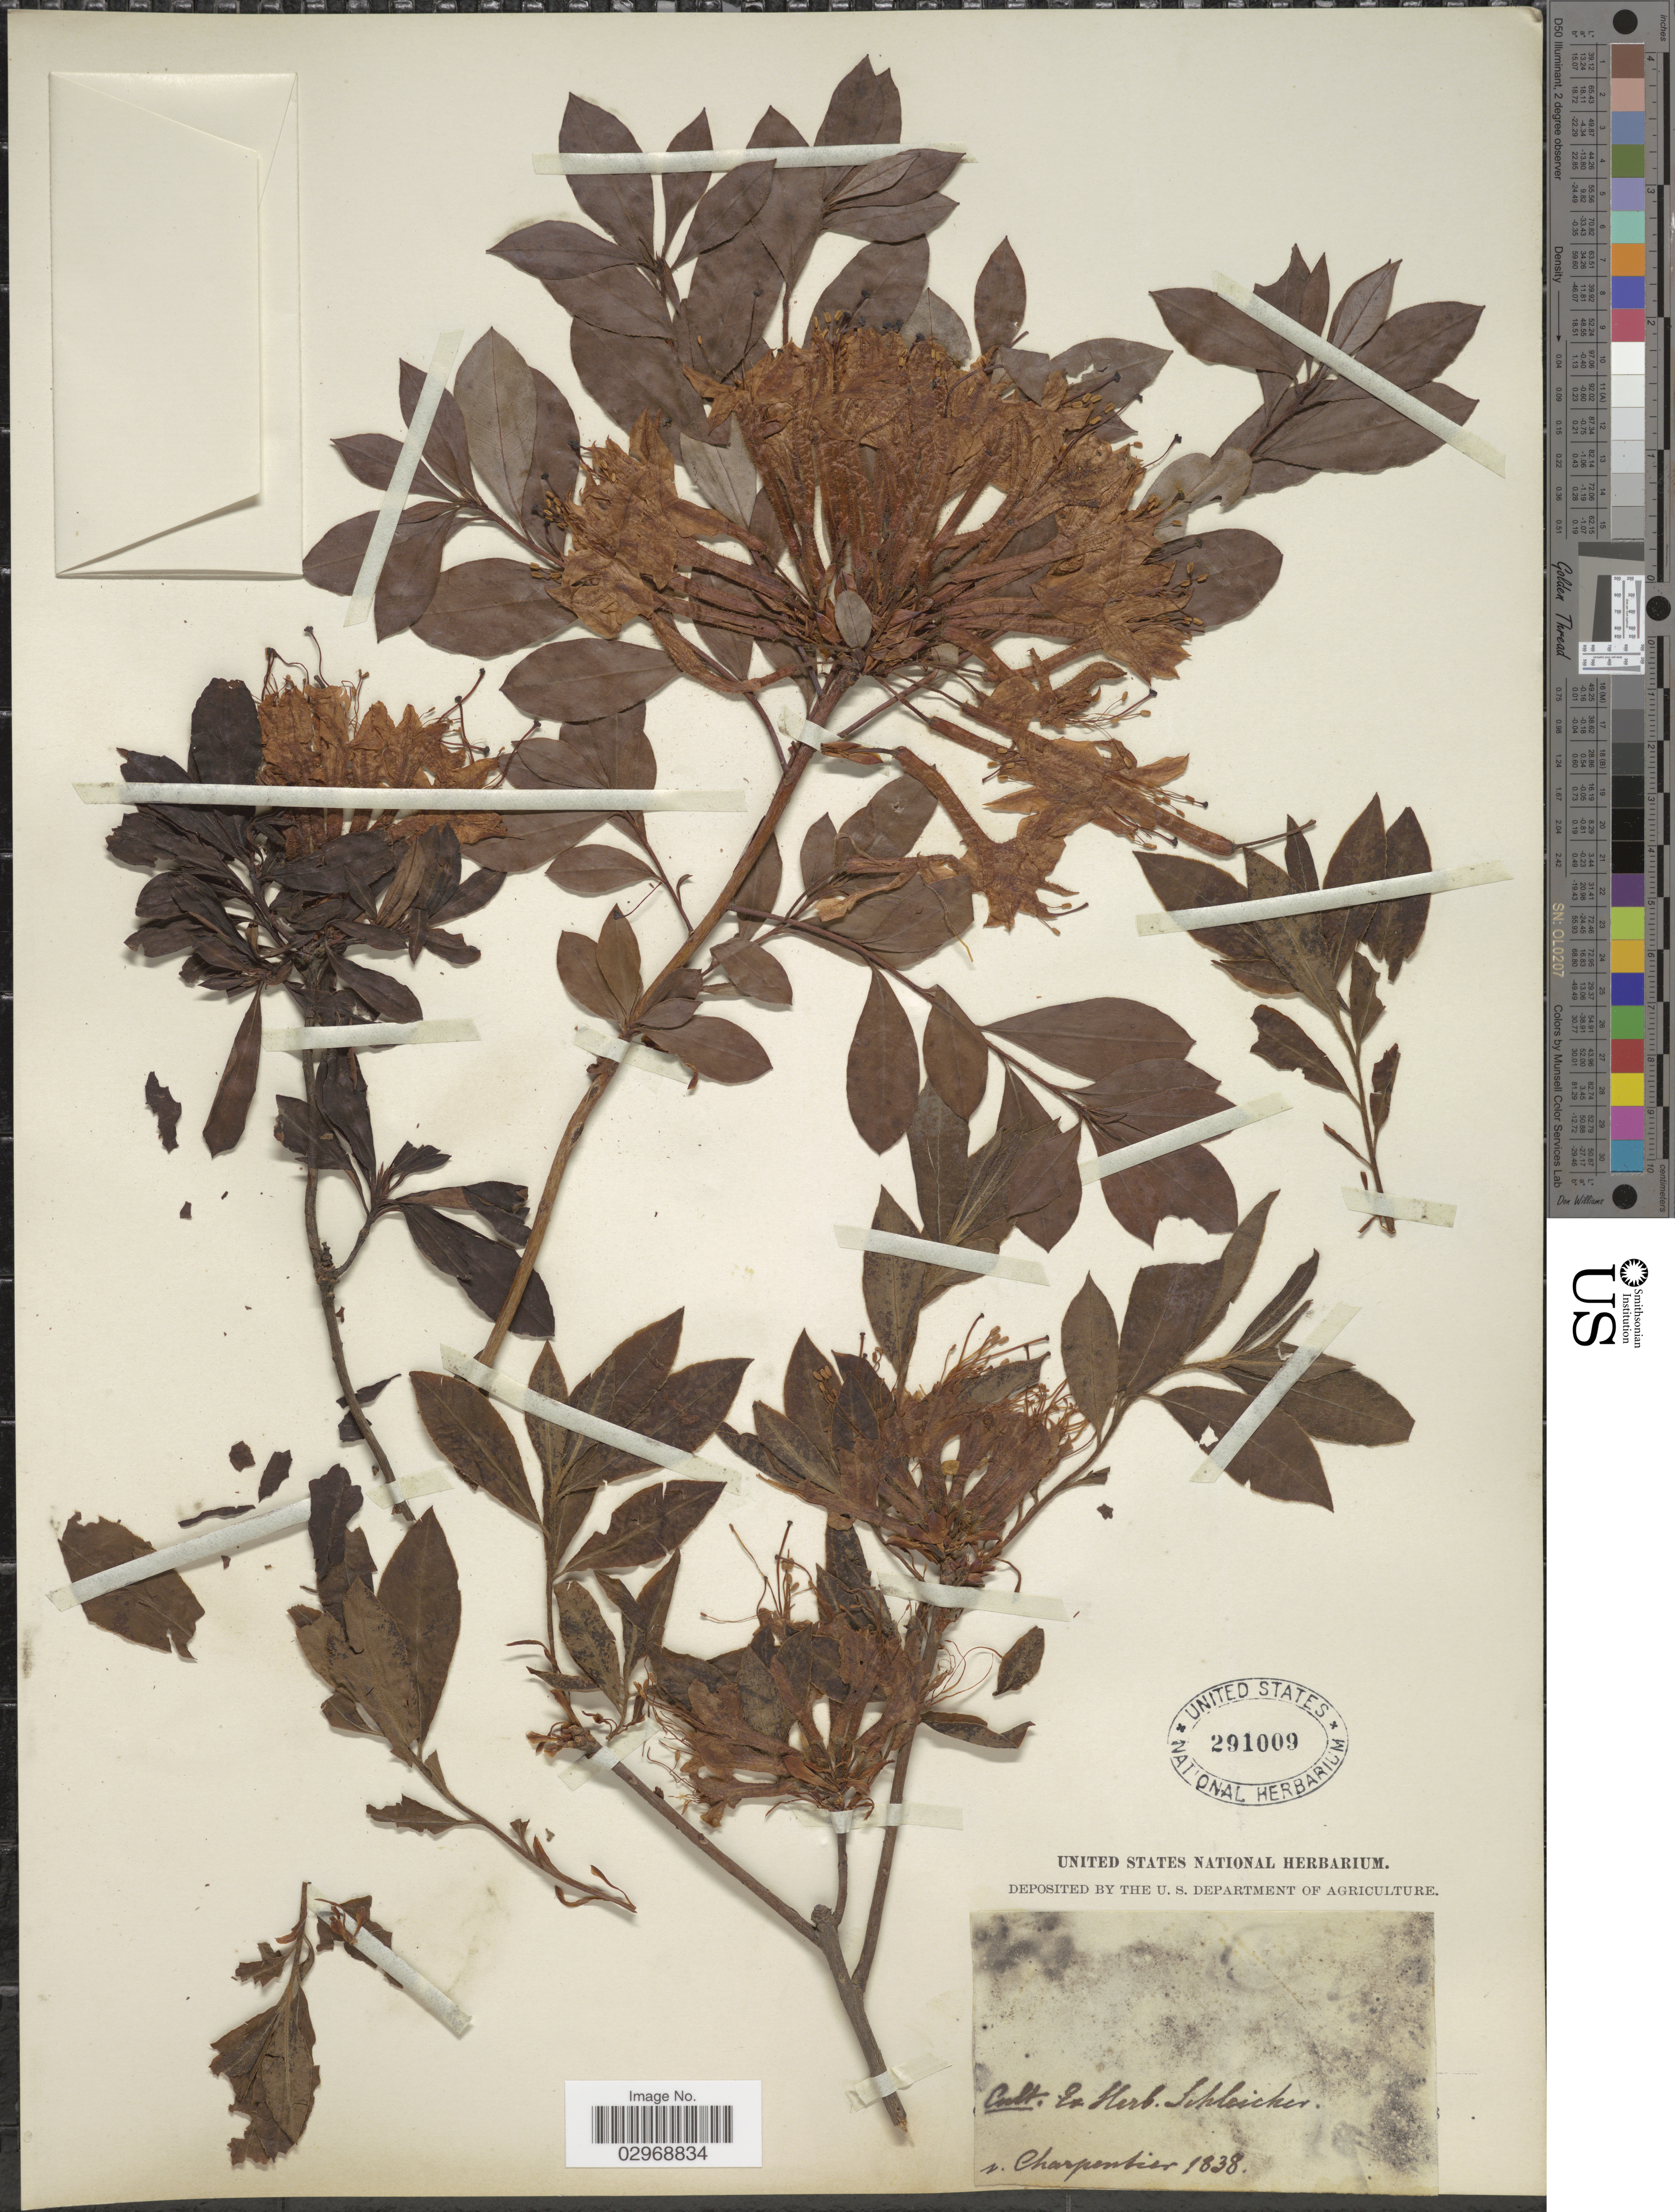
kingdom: Plantae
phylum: Tracheophyta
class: Magnoliopsida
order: Ericales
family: Ericaceae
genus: Rhododendron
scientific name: Rhododendron sp.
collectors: Charpentier, --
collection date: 1838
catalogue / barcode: US 291009